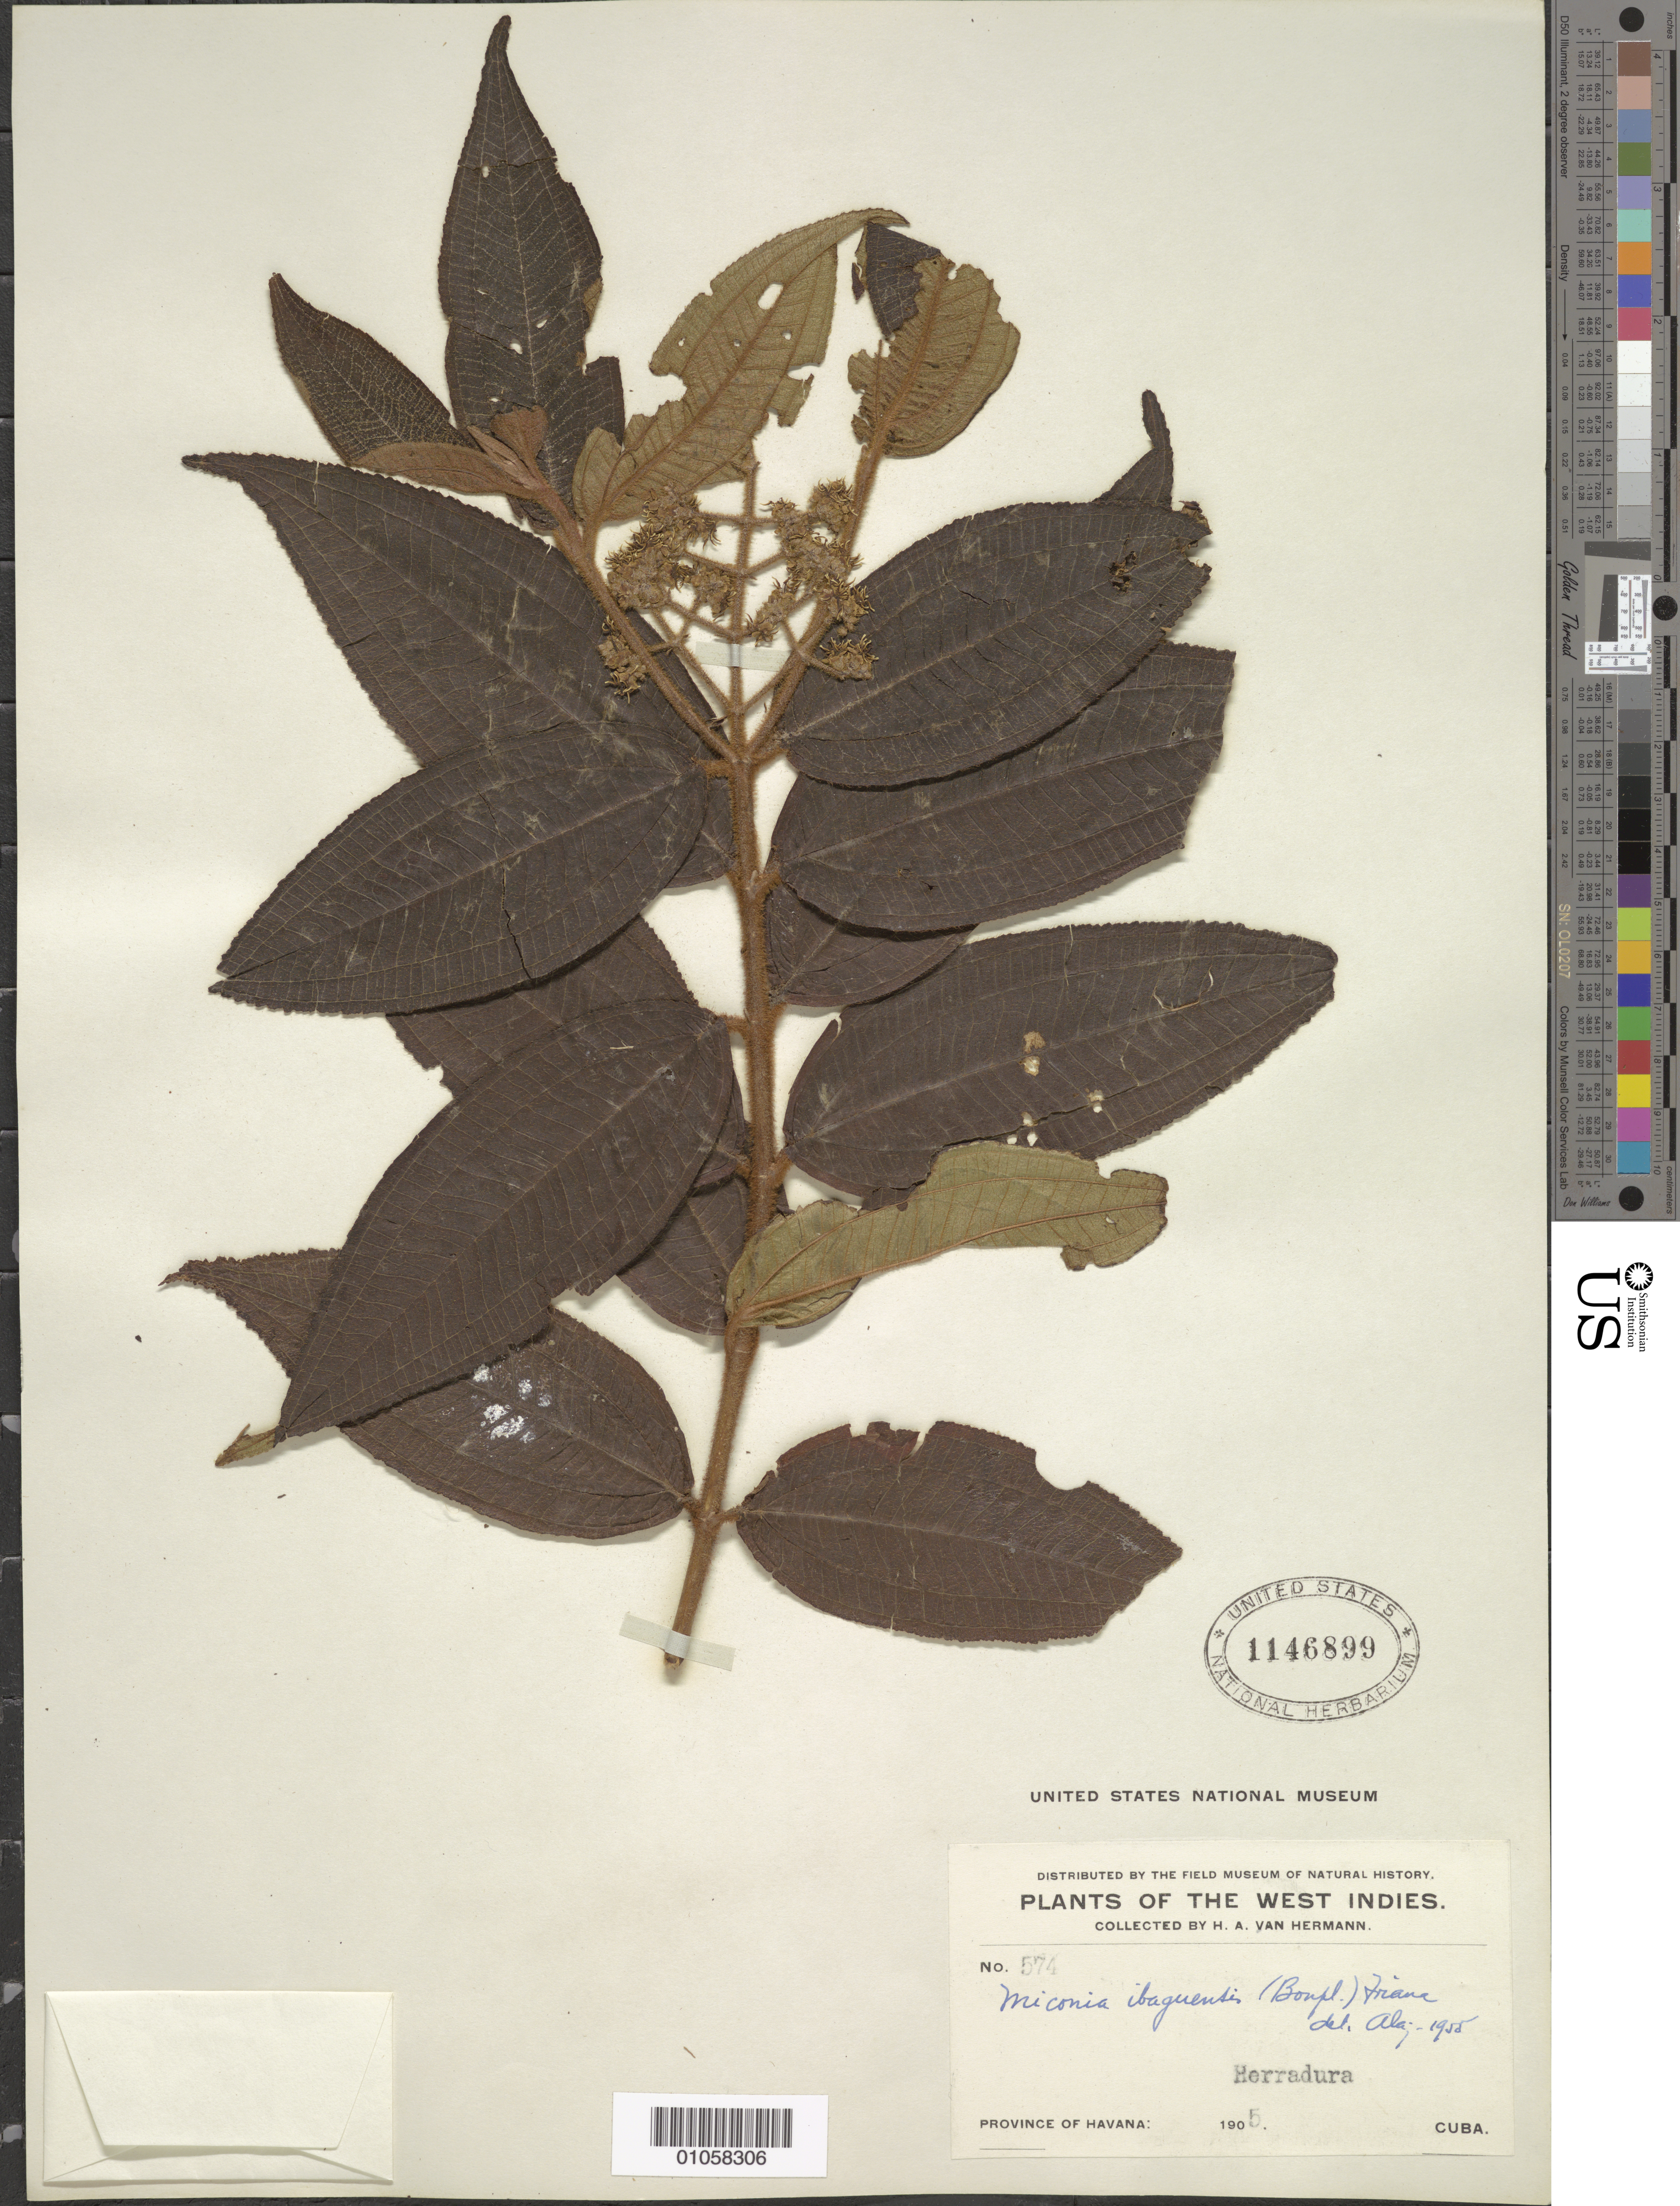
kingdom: Plantae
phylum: Tracheophyta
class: Magnoliopsida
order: Myrtales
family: Melastomataceae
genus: Miconia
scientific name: Miconia ibaguensis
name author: (Bonpl.) Triana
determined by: Liogier, Alain H.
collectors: H. A. Van Hermann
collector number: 574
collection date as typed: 1905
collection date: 1905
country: Cuba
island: Cuba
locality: Herradura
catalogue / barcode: US 1146899